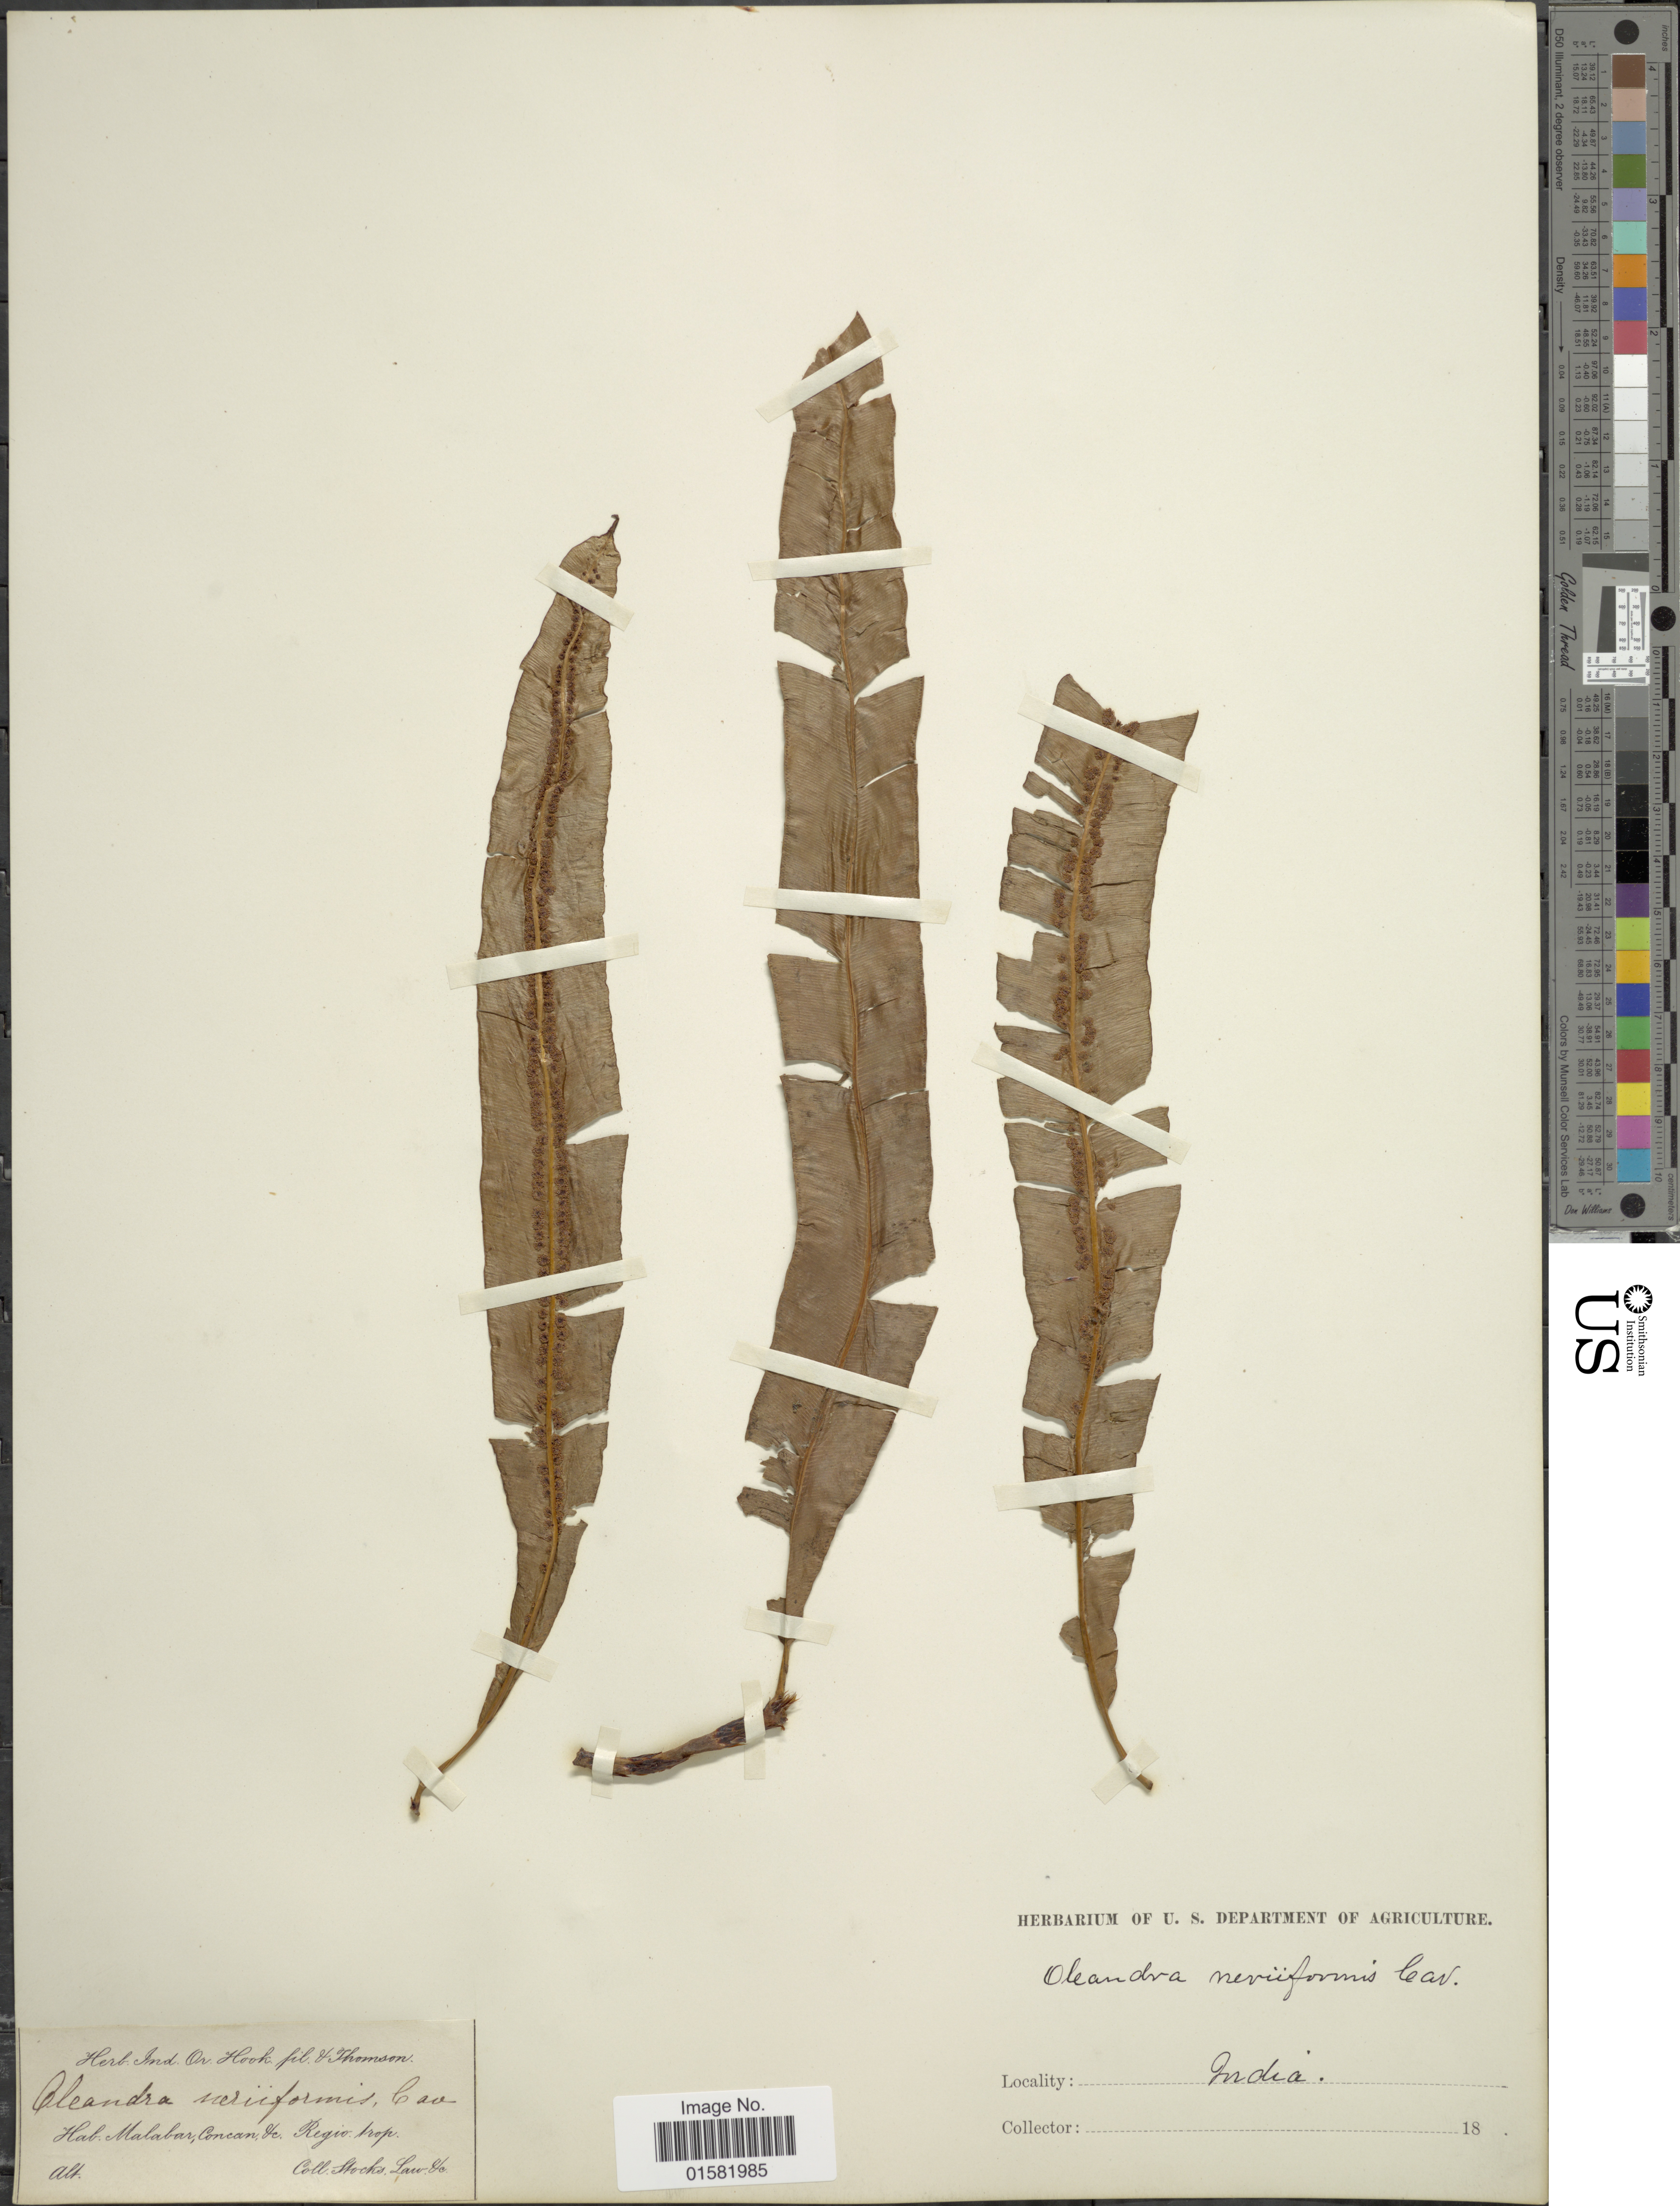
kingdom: Plantae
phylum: Tracheophyta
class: Polypodiopsida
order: Polypodiales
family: Oleandraceae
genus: Oleandra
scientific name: Oleandra neriiformis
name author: Cav.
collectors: H. W. Thomson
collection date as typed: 18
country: India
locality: India, Malabar, Concan, de. regio trop.